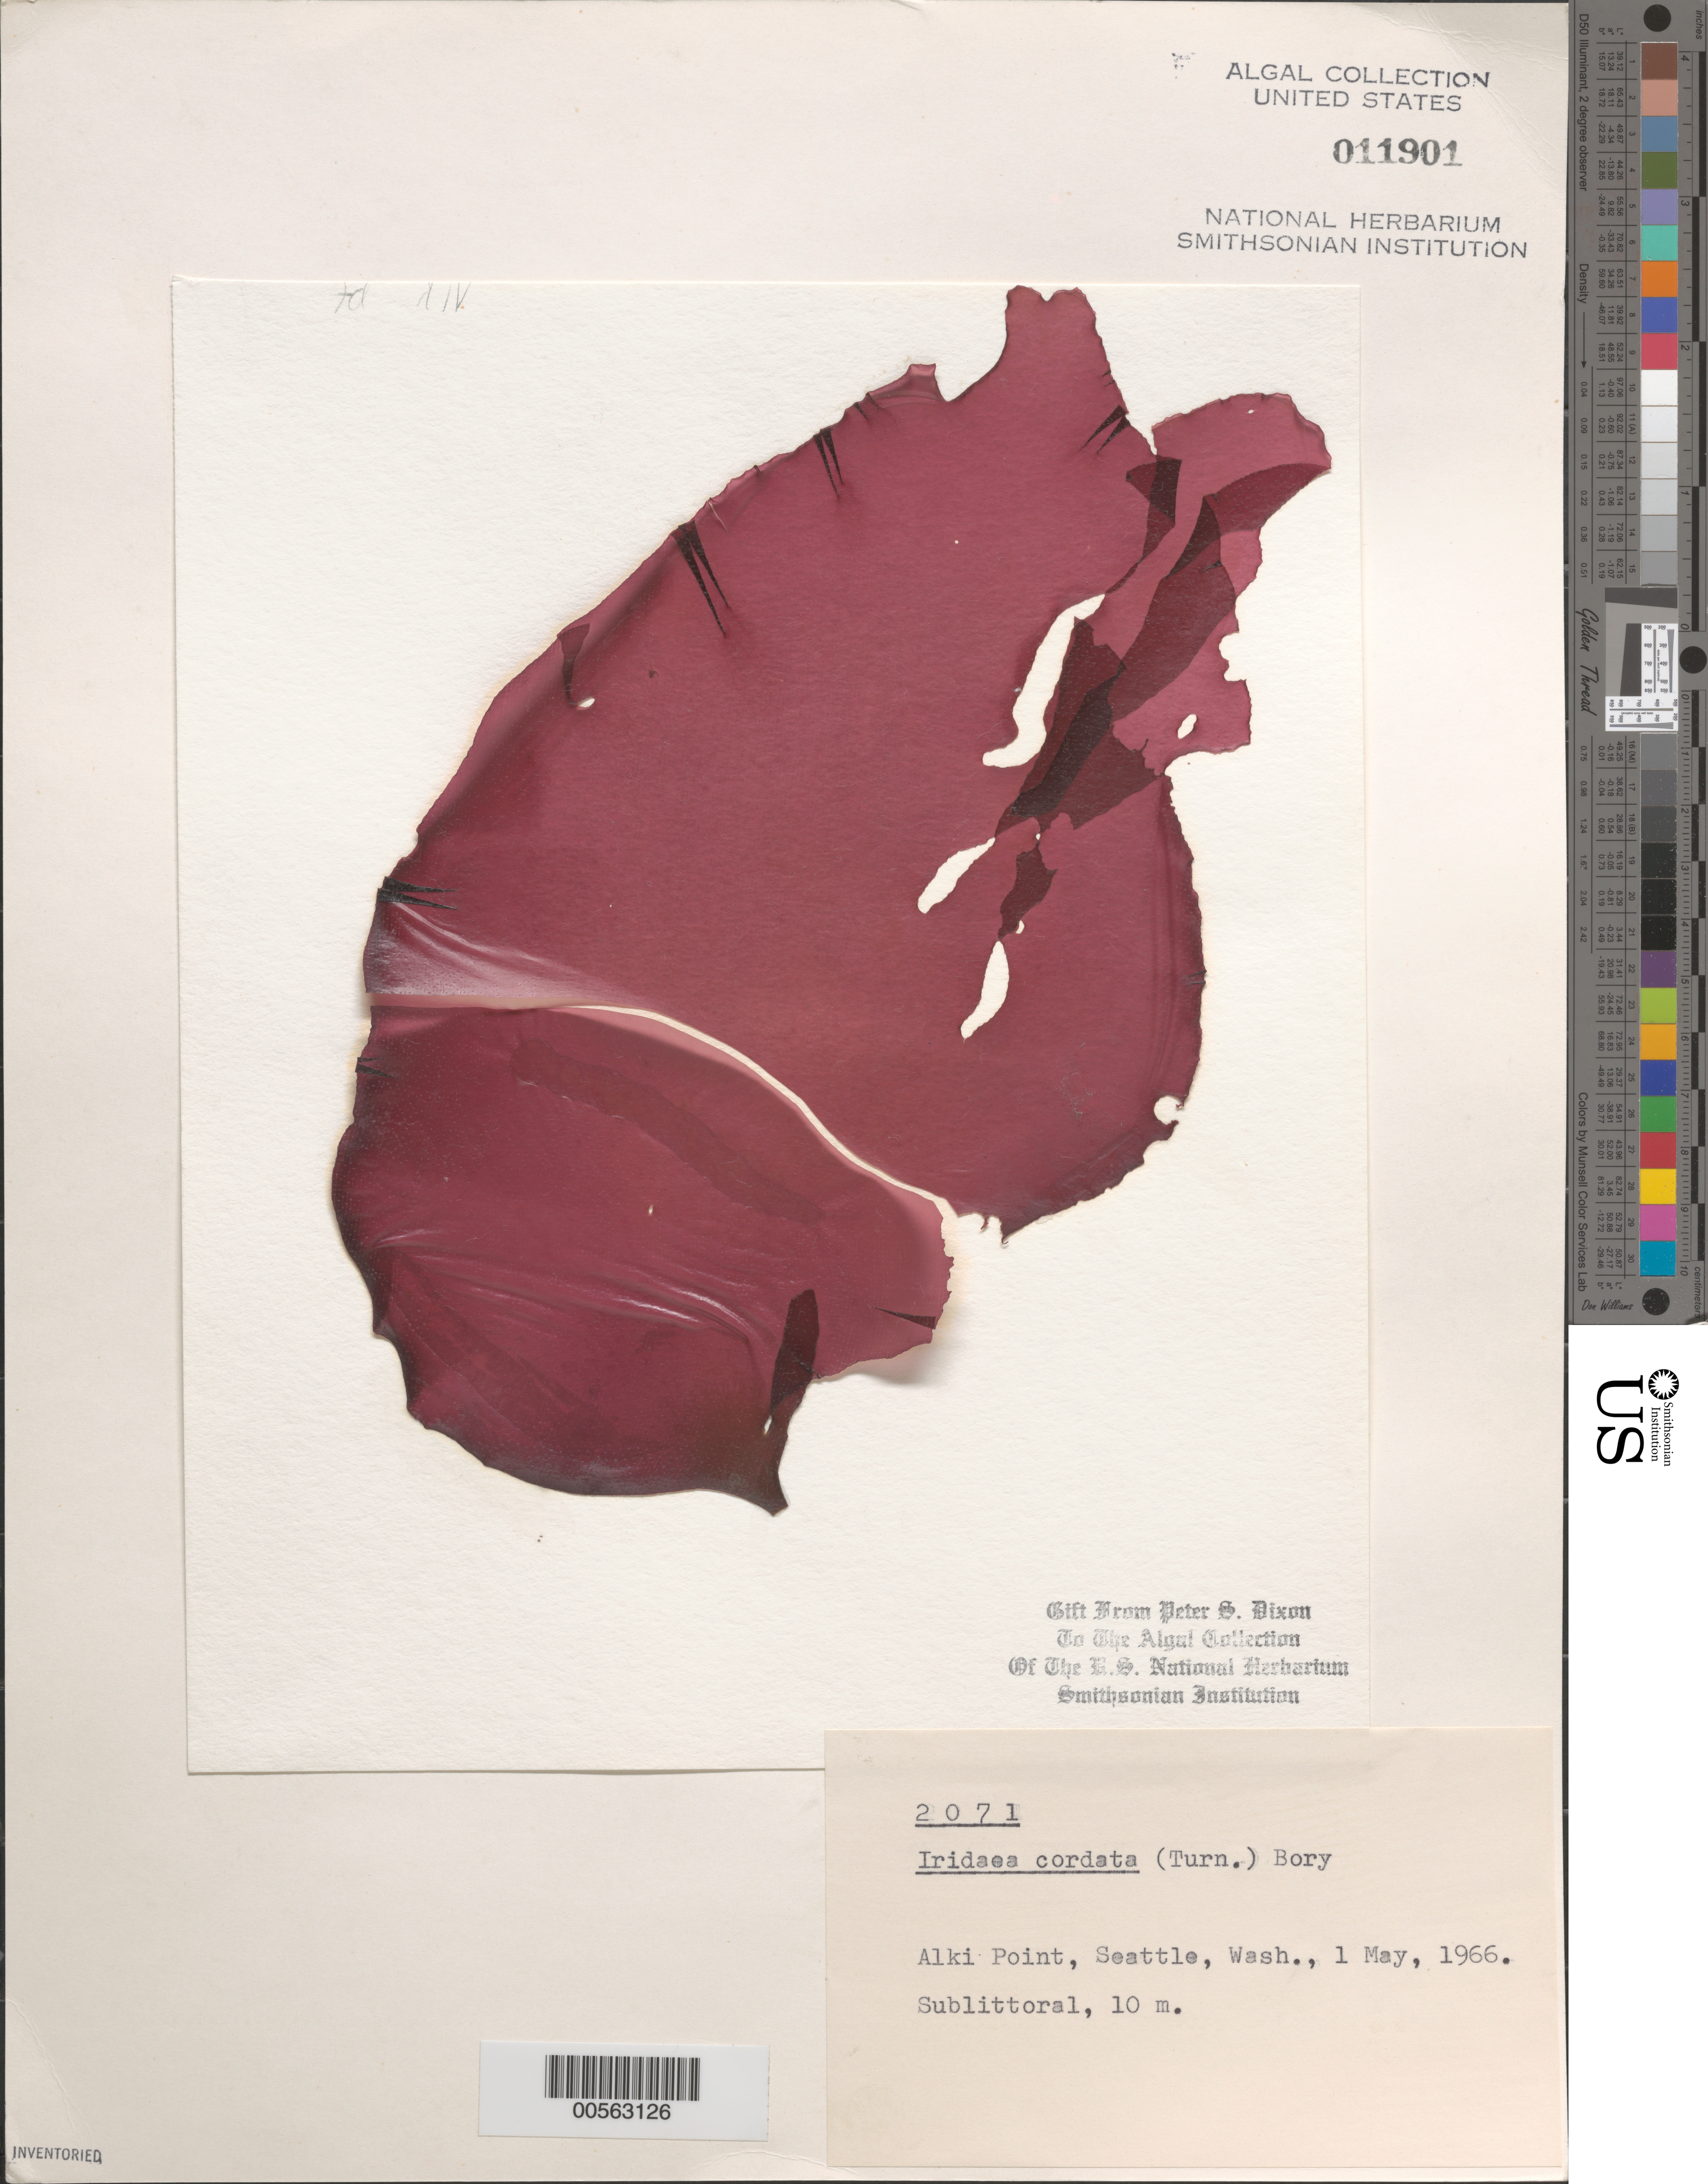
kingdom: Plantae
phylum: Rhodophyta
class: Florideophyceae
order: Gigartinales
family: Gigartinaceae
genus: Iridaea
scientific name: Iridaea cordata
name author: (Turner) Bory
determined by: Dixon, P. S.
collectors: P. S. Dixon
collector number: PSD 2071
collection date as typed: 01 May 1966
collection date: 1966-05-01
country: United States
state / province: Washington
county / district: King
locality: Alki Point, Seattle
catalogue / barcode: US 11901